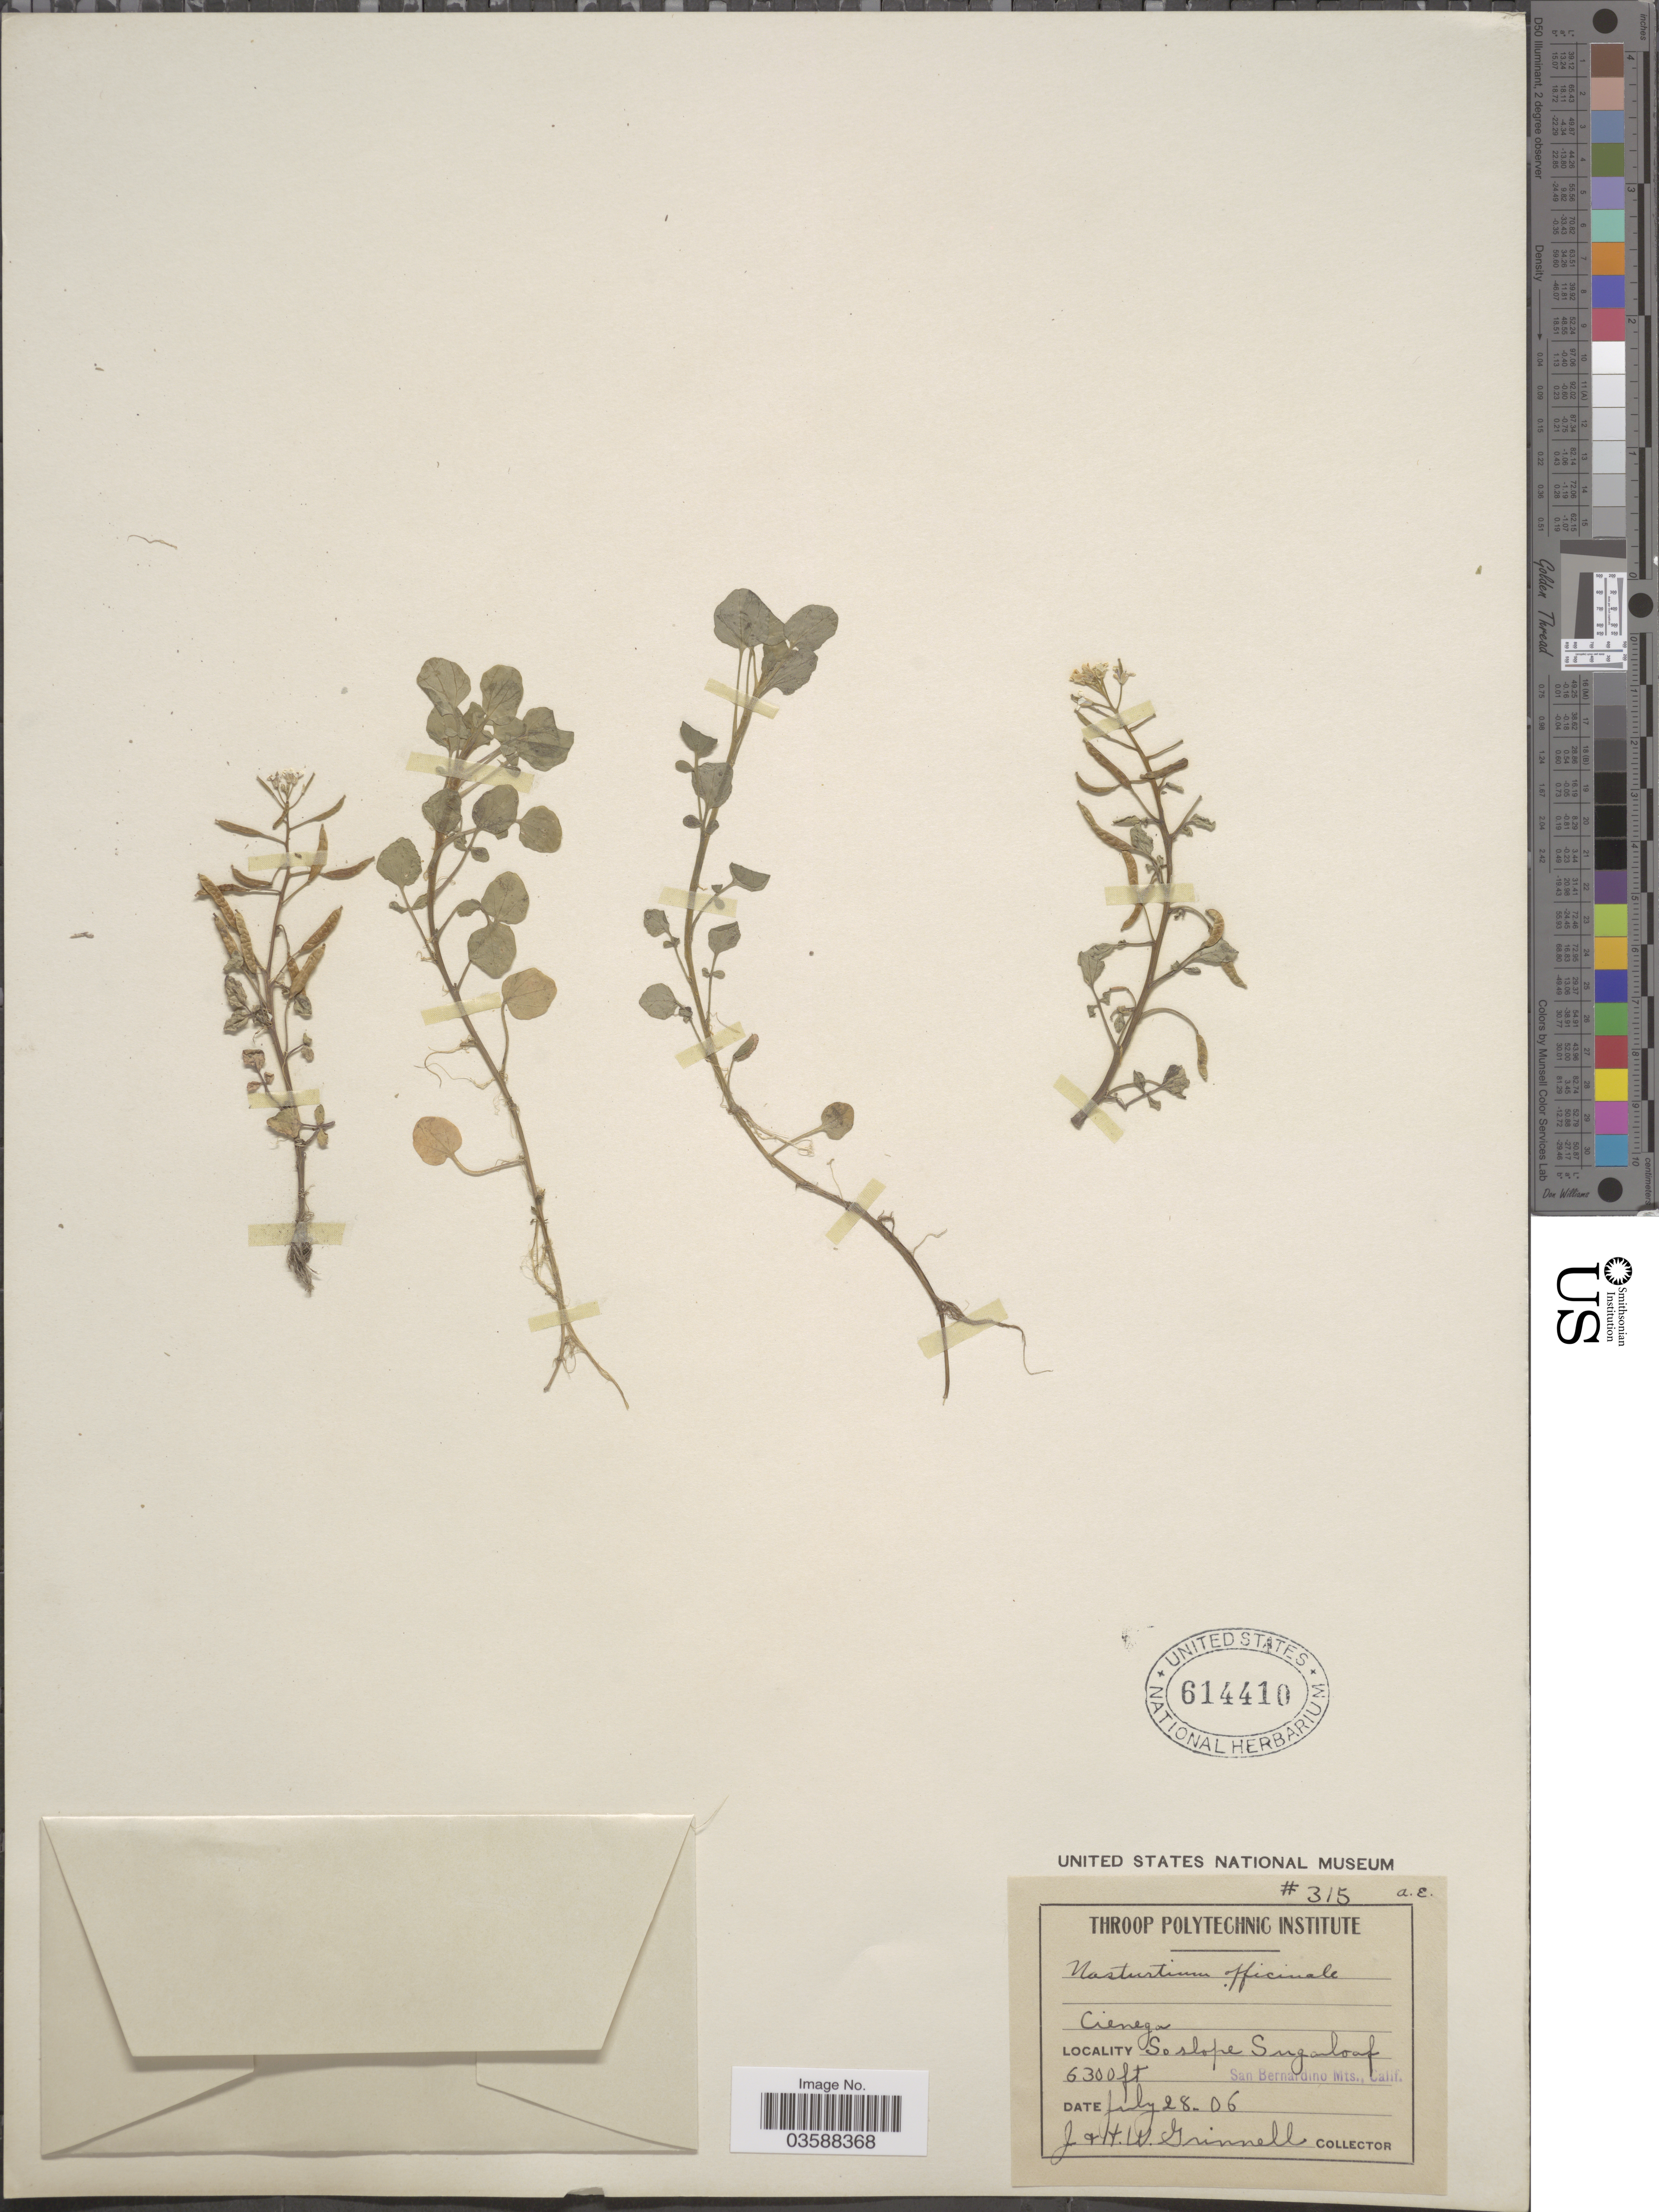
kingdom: Plantae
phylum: Tracheophyta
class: Magnoliopsida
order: Brassicales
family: Brassicaceae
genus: Nasturtium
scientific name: Nasturtium officinale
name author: R. Br.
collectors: J. Grinnell & H. Grinnell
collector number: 315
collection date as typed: Transcribed d/m/y: 28/7/6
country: United States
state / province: California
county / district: San Bernardino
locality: Cienega, Locality So slope Sugarloaf. San Bernardino Mts.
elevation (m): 1920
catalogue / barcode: US 614410